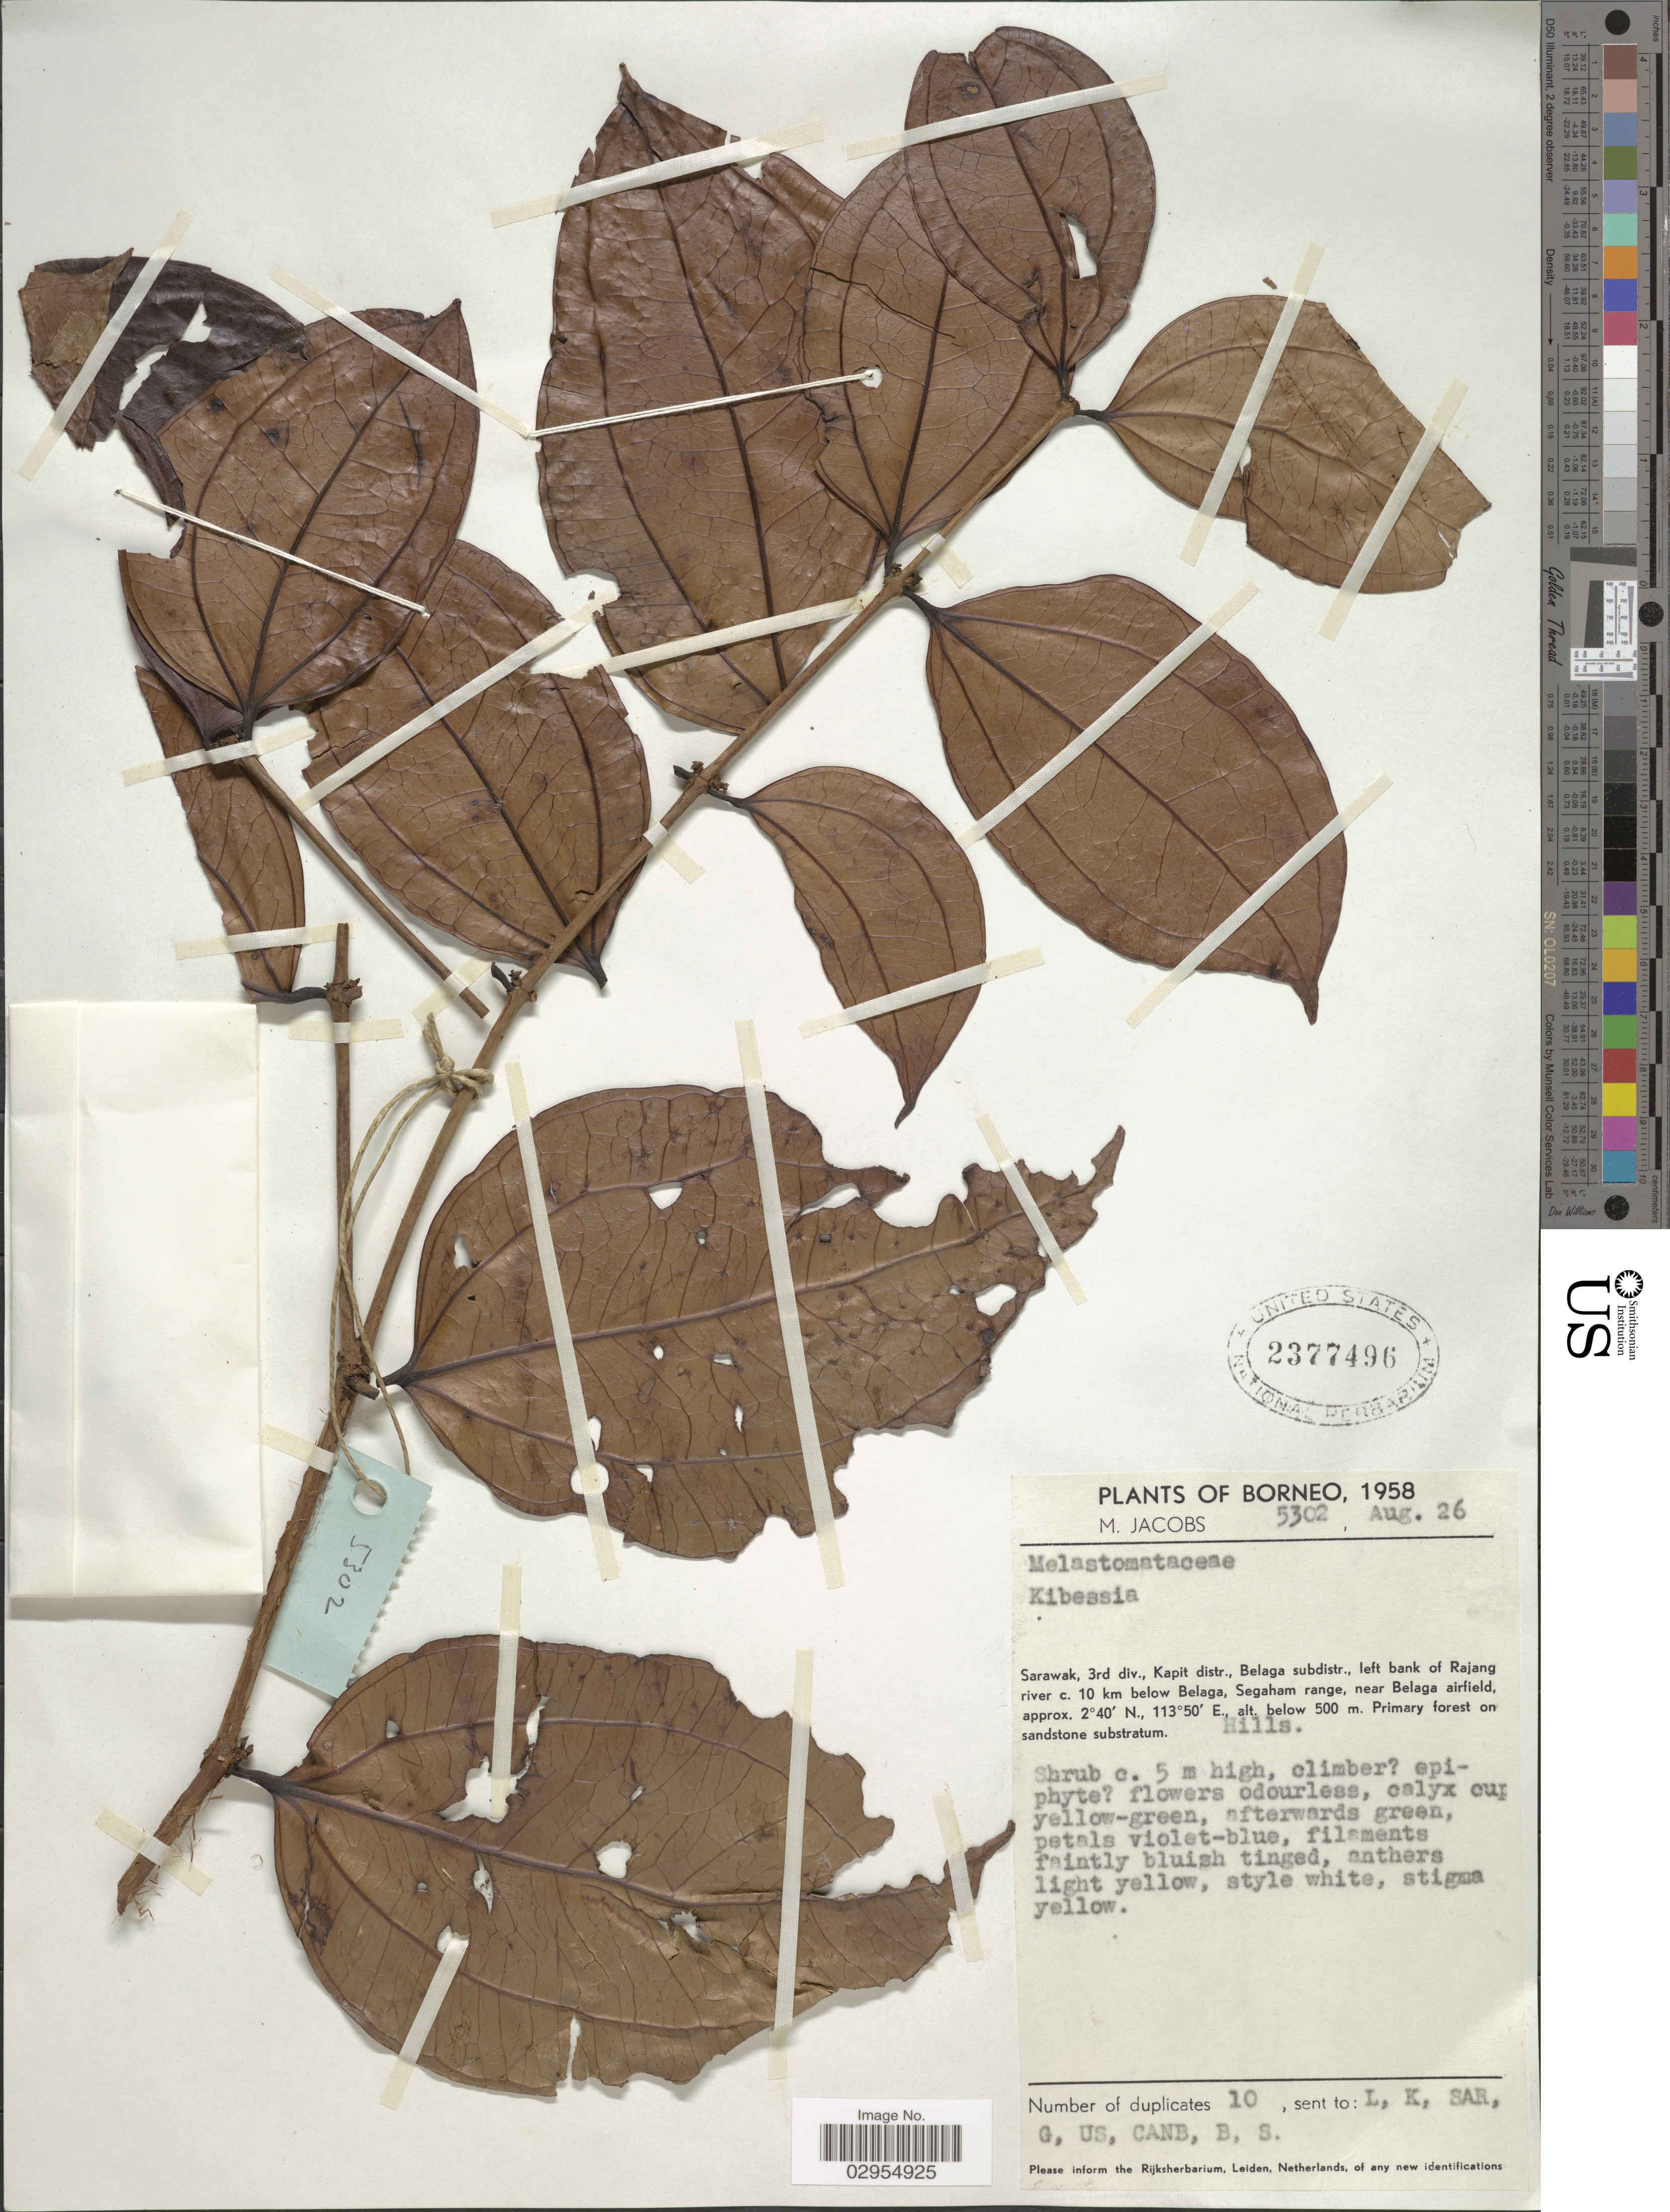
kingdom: Plantae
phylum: Tracheophyta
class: Magnoliopsida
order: Myrtales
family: Melastomataceae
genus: Pternandra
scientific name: Pternandra rostrata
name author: (Cogn.) M.P. Nayar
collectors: M. Jacobs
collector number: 5302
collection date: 1958-08-26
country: Malaysia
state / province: Sarawak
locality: Borneo. Sarawak, 3rd div., Kapit distr., Belaga subdistr., left bank of Rajang river c. 10 km below Belaga, Segaham range, near Belaga airfield.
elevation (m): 500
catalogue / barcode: US 2377496